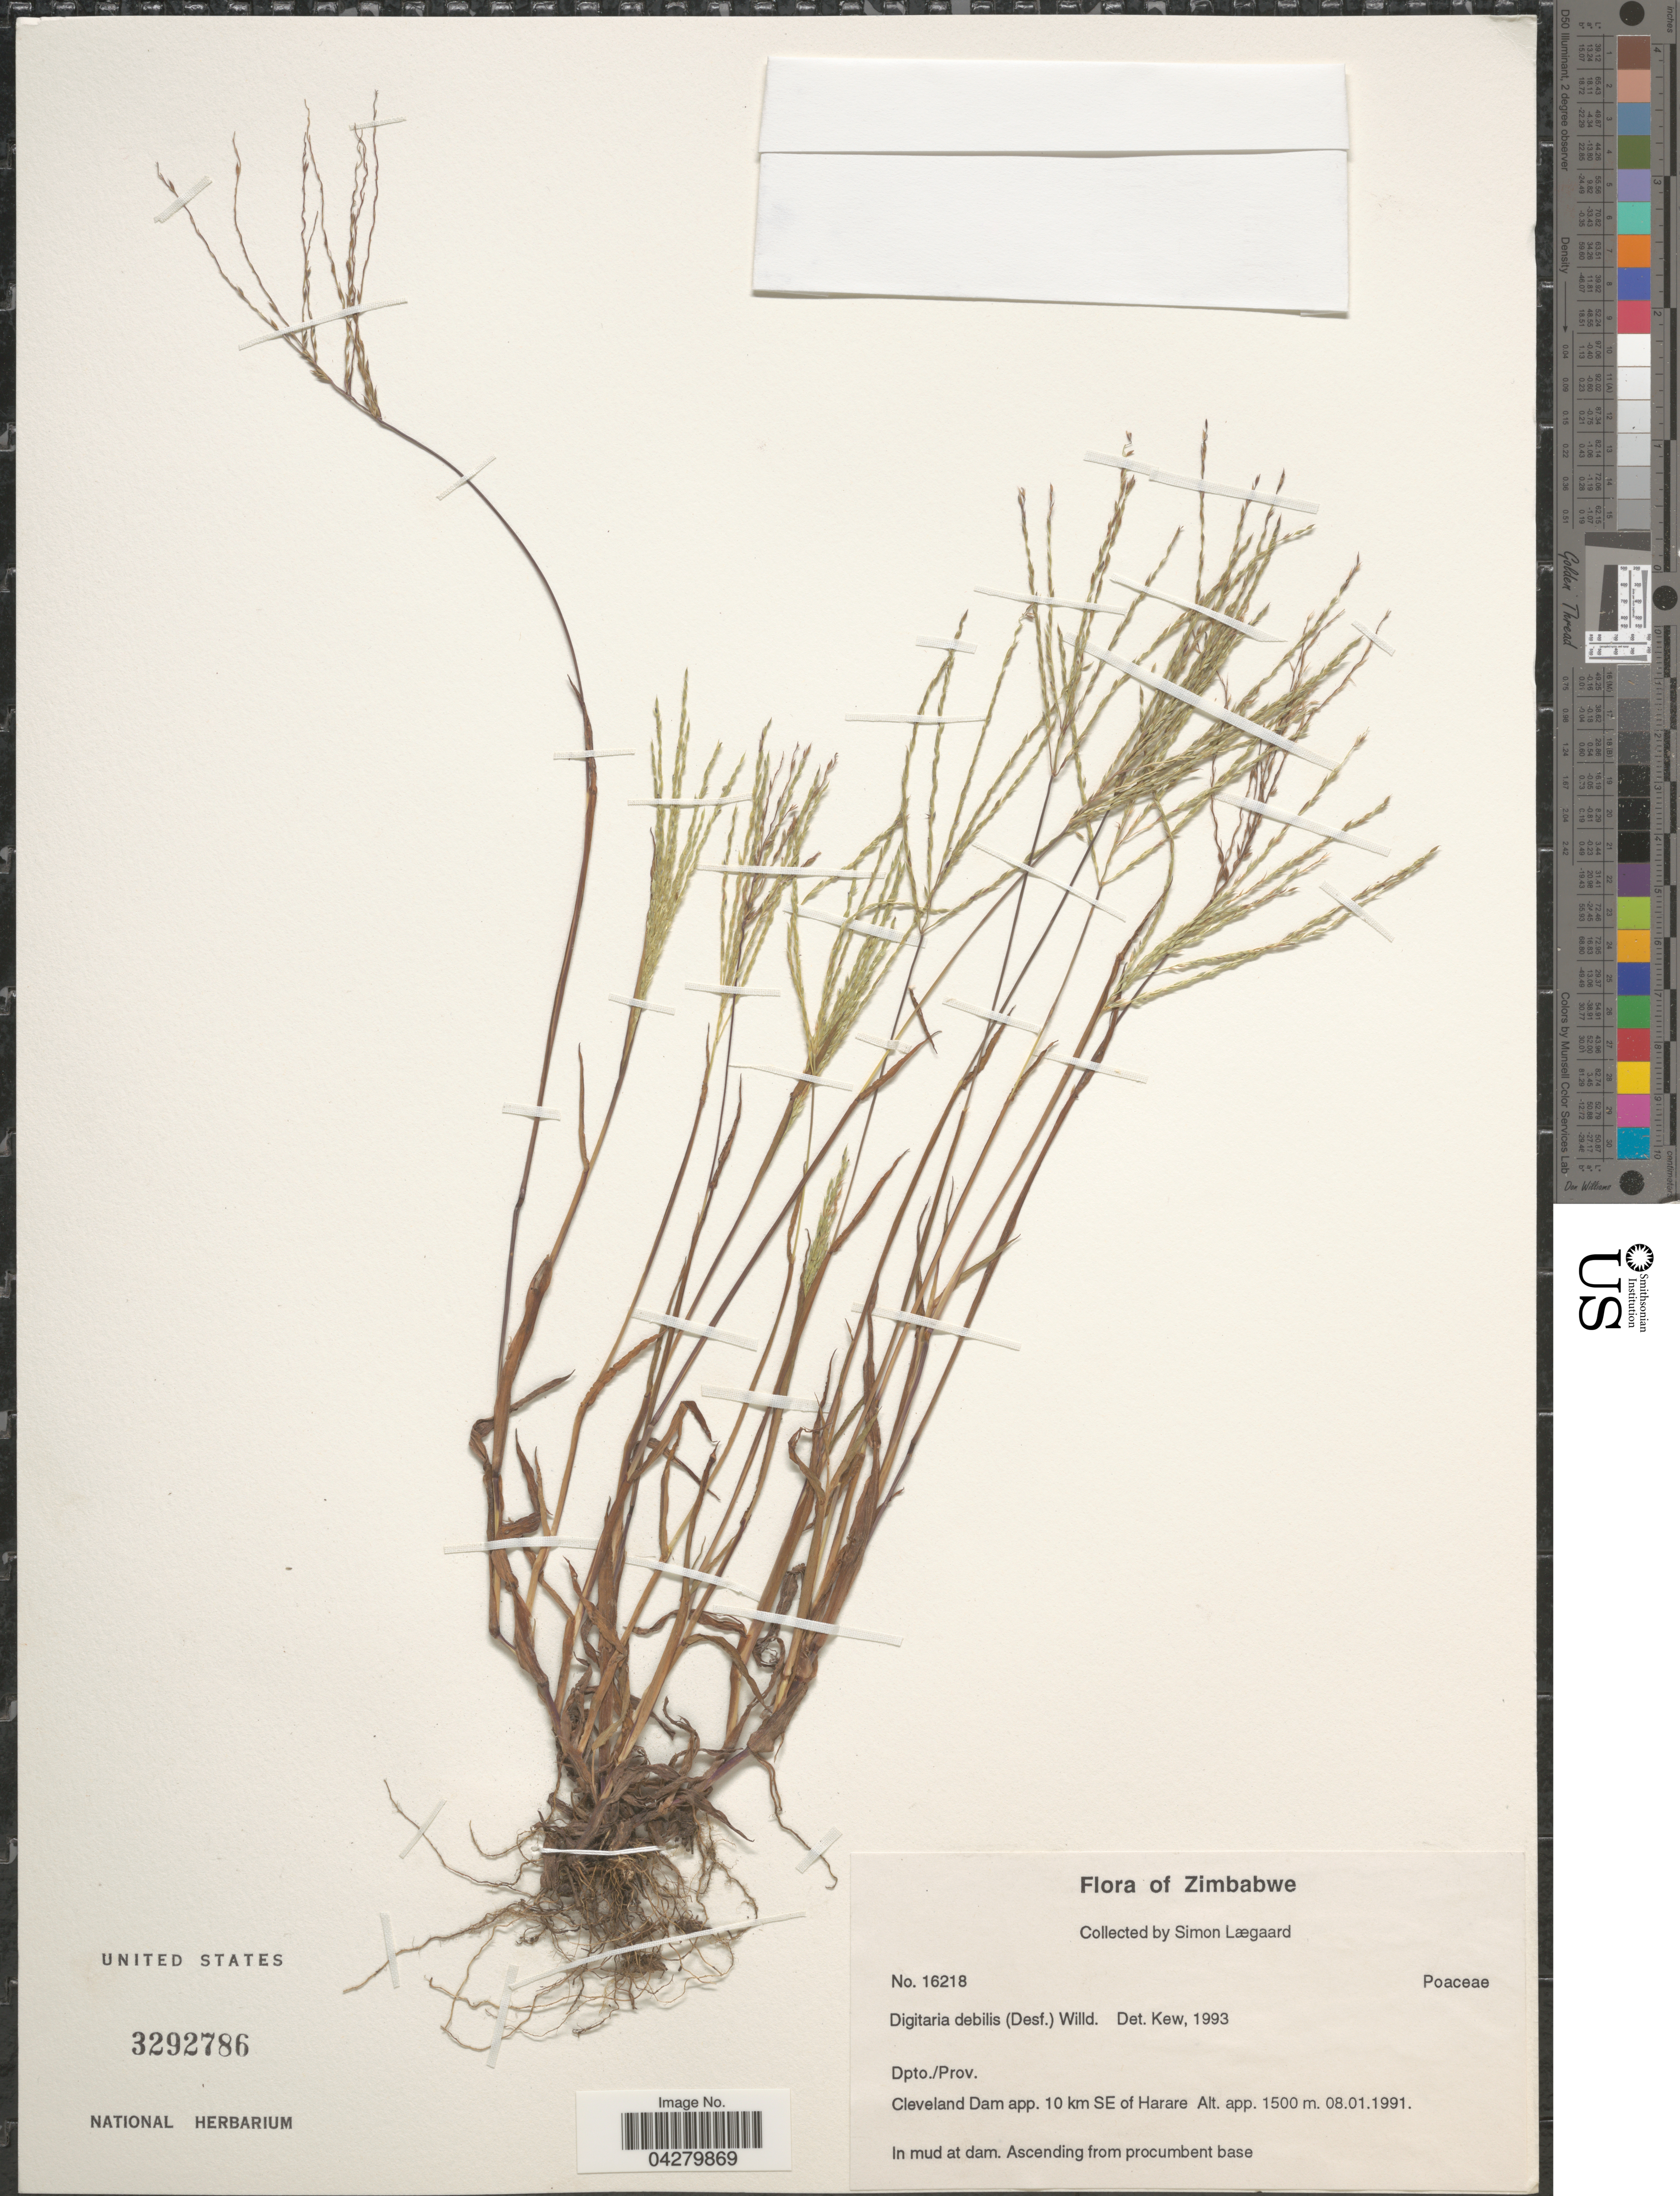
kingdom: Plantae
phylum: Tracheophyta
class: Liliopsida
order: Poales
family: Poaceae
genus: Digitaria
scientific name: Digitaria debilis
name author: (Desf.) Willd.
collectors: S. Lægaard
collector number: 16218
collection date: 1991-01-08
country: Zimbabwe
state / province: Harare (city)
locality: Dpto./Prov. Cleveland Dam app. 10 km SE of Harare.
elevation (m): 1500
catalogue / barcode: US 3292786